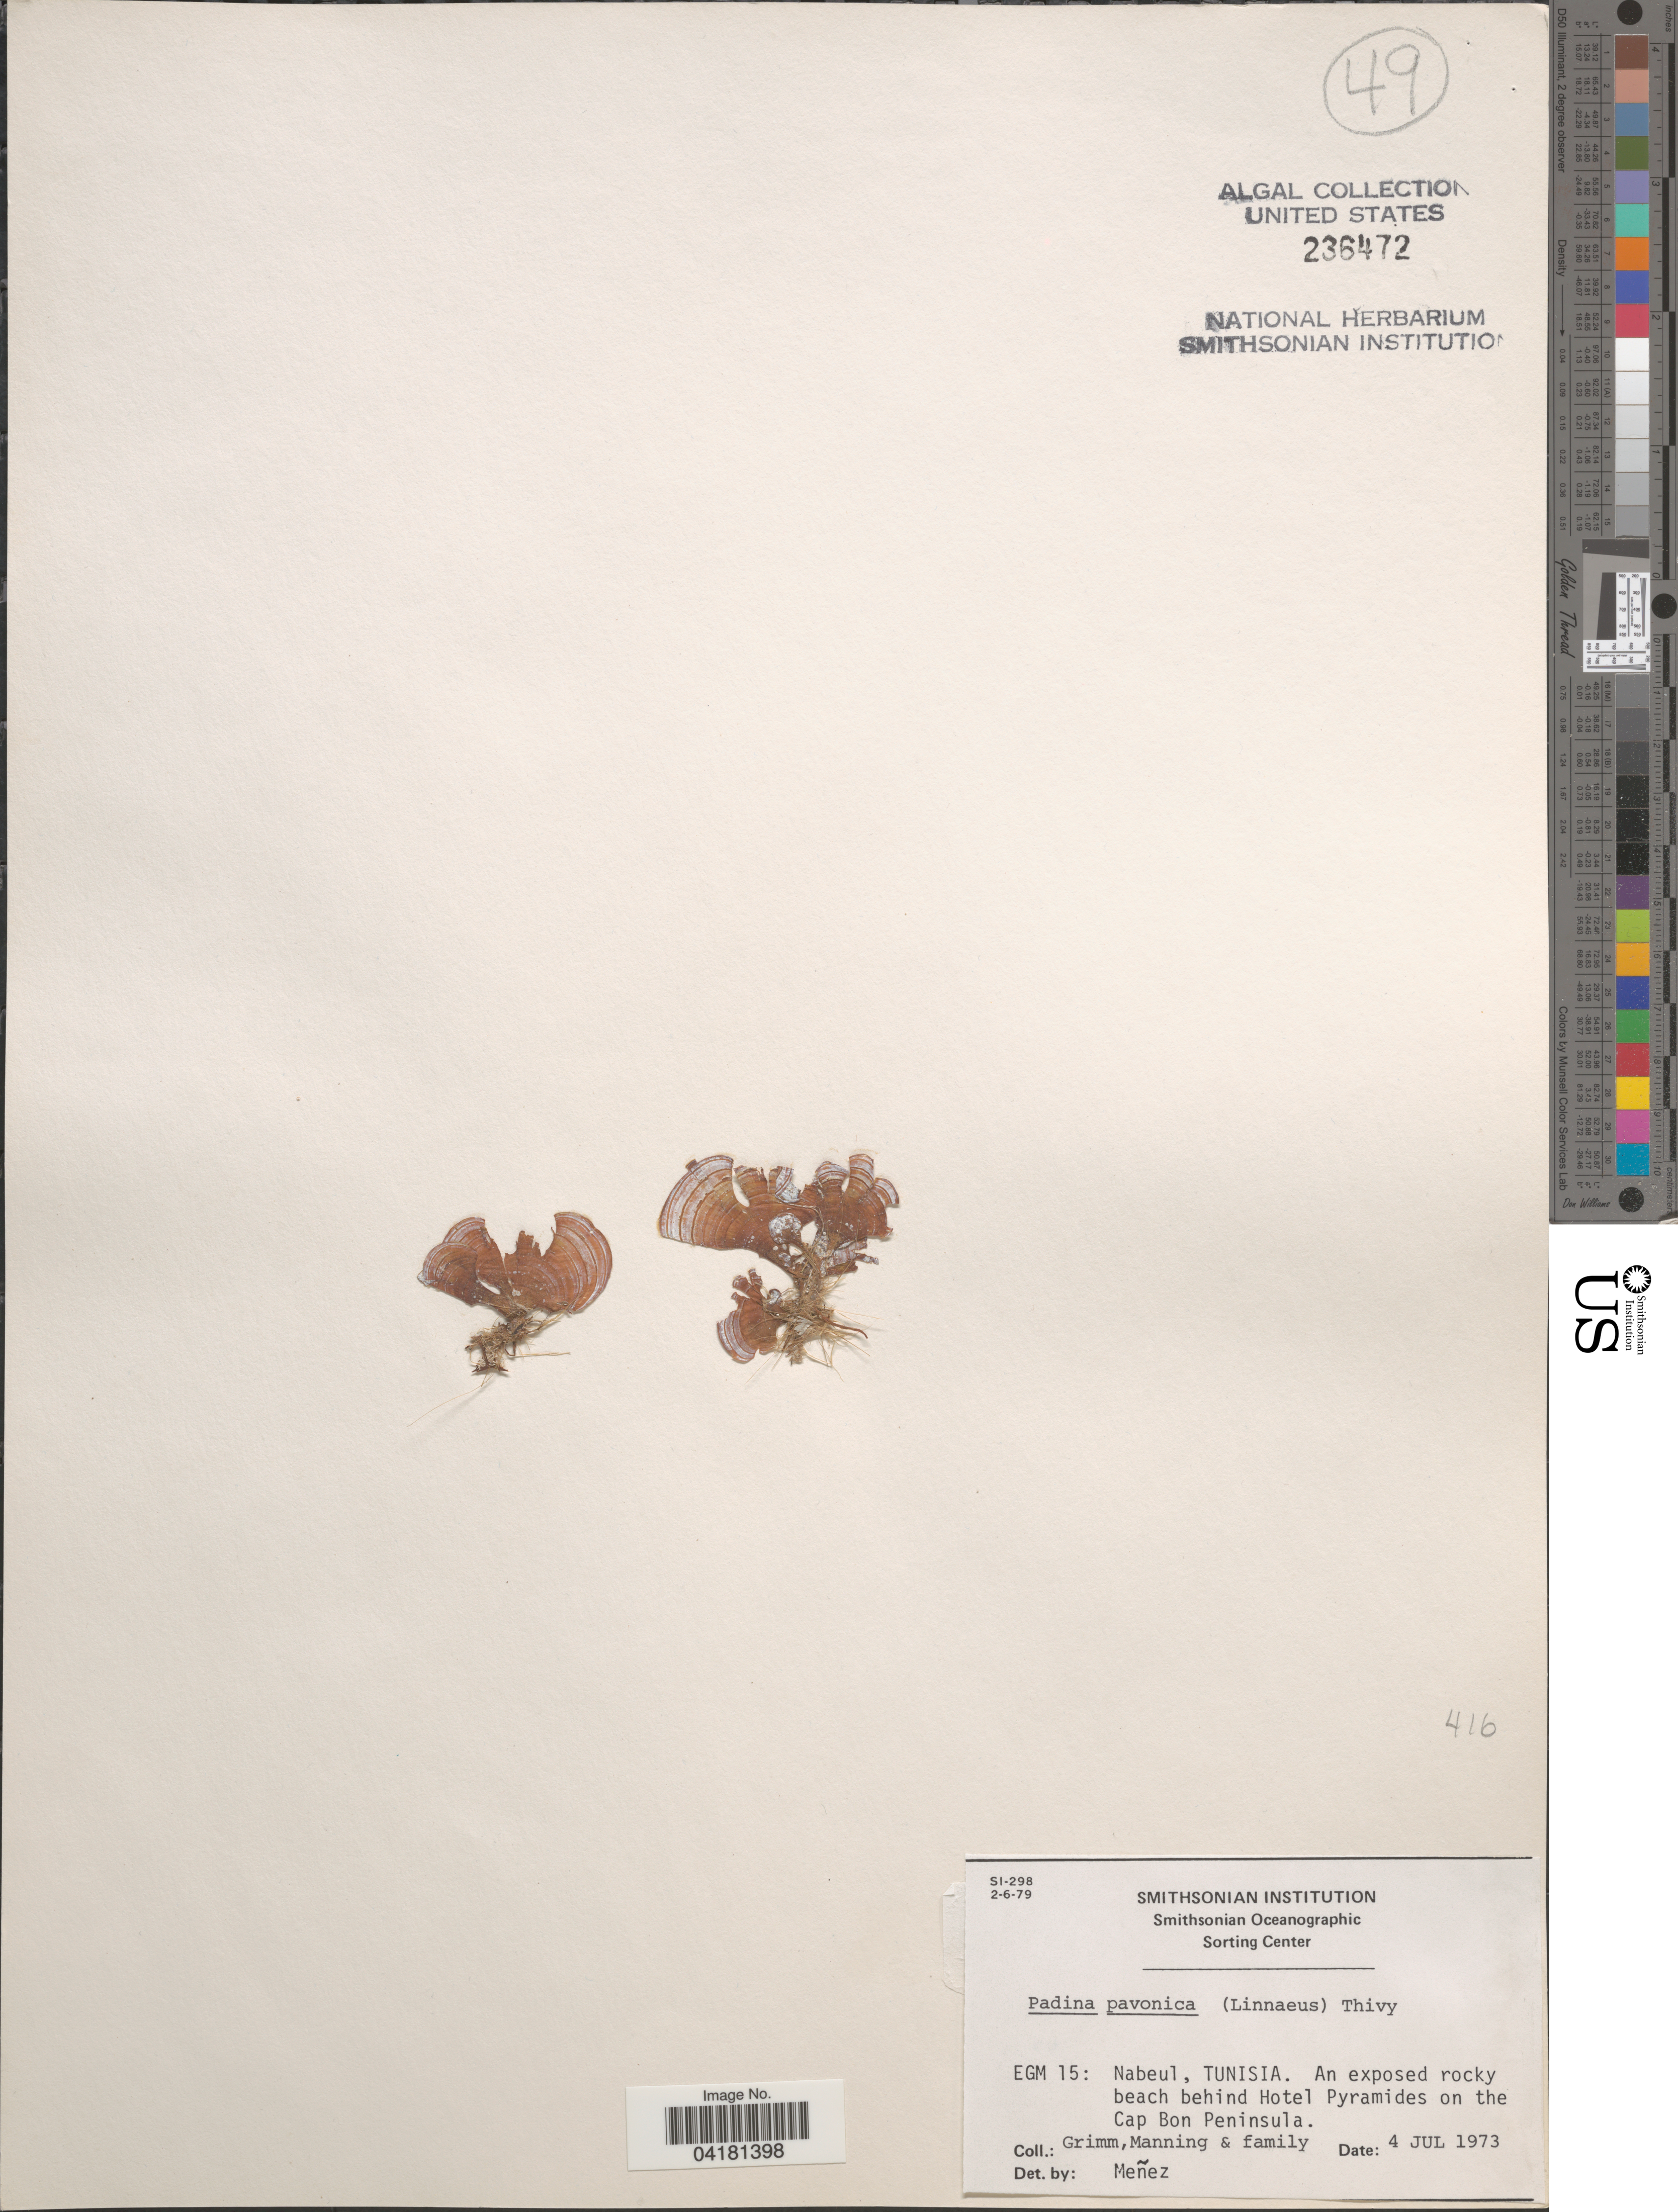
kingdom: Chromista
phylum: Ochrophyta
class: Phaeophyceae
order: Dictyotales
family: Dictyotaceae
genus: Padina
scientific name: Padina pavonica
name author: (L.) Thivy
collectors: Grimm & Manning Family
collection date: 1973-07-04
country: Tunisia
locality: EGM 15: Nabeul, Tunisia. An exposed rocky beach behind Hotel Pyramides on the Cap Bon Peninsula.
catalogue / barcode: US 236472